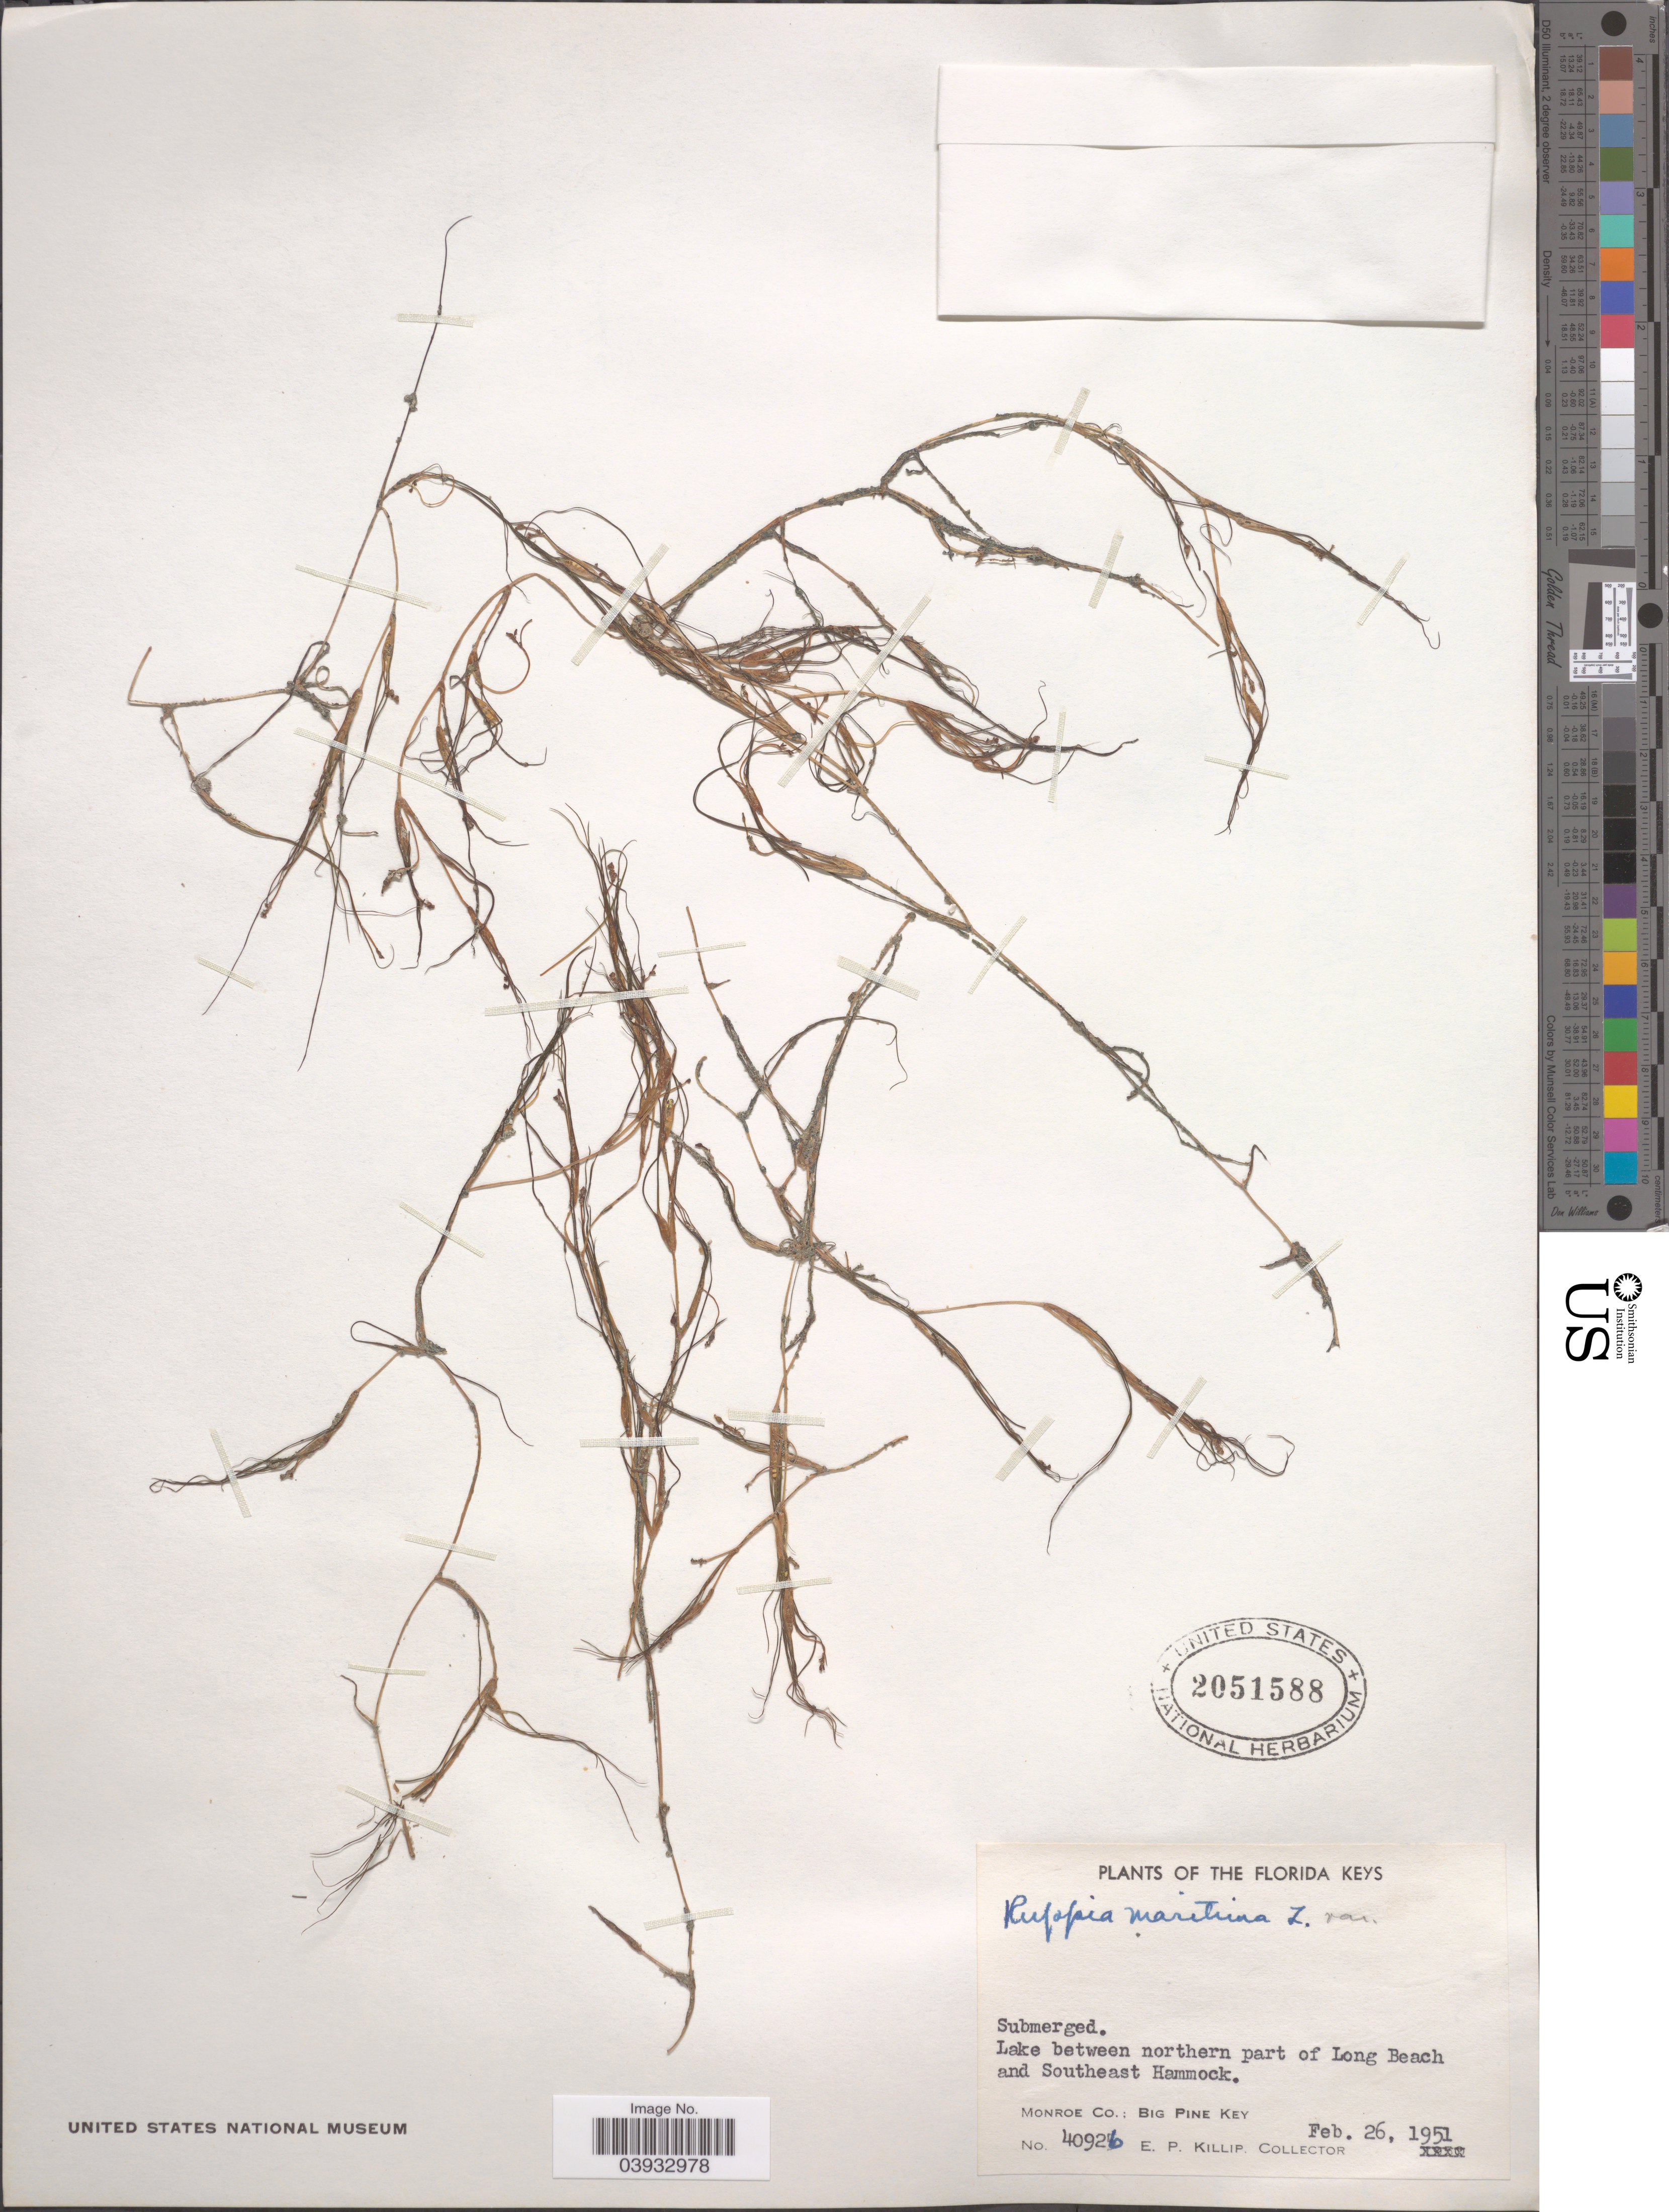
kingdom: Plantae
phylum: Tracheophyta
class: Liliopsida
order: Alismatales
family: Ruppiaceae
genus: Ruppia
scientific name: Ruppia maritima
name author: L.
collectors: E. P. Killip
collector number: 40926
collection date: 1951-02-26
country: United States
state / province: Florida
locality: The Florida Keys. Lake between northern part of Long Beach and Southeast Hammock. Monroe Co.: Big Pine Key.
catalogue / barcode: US 2051588